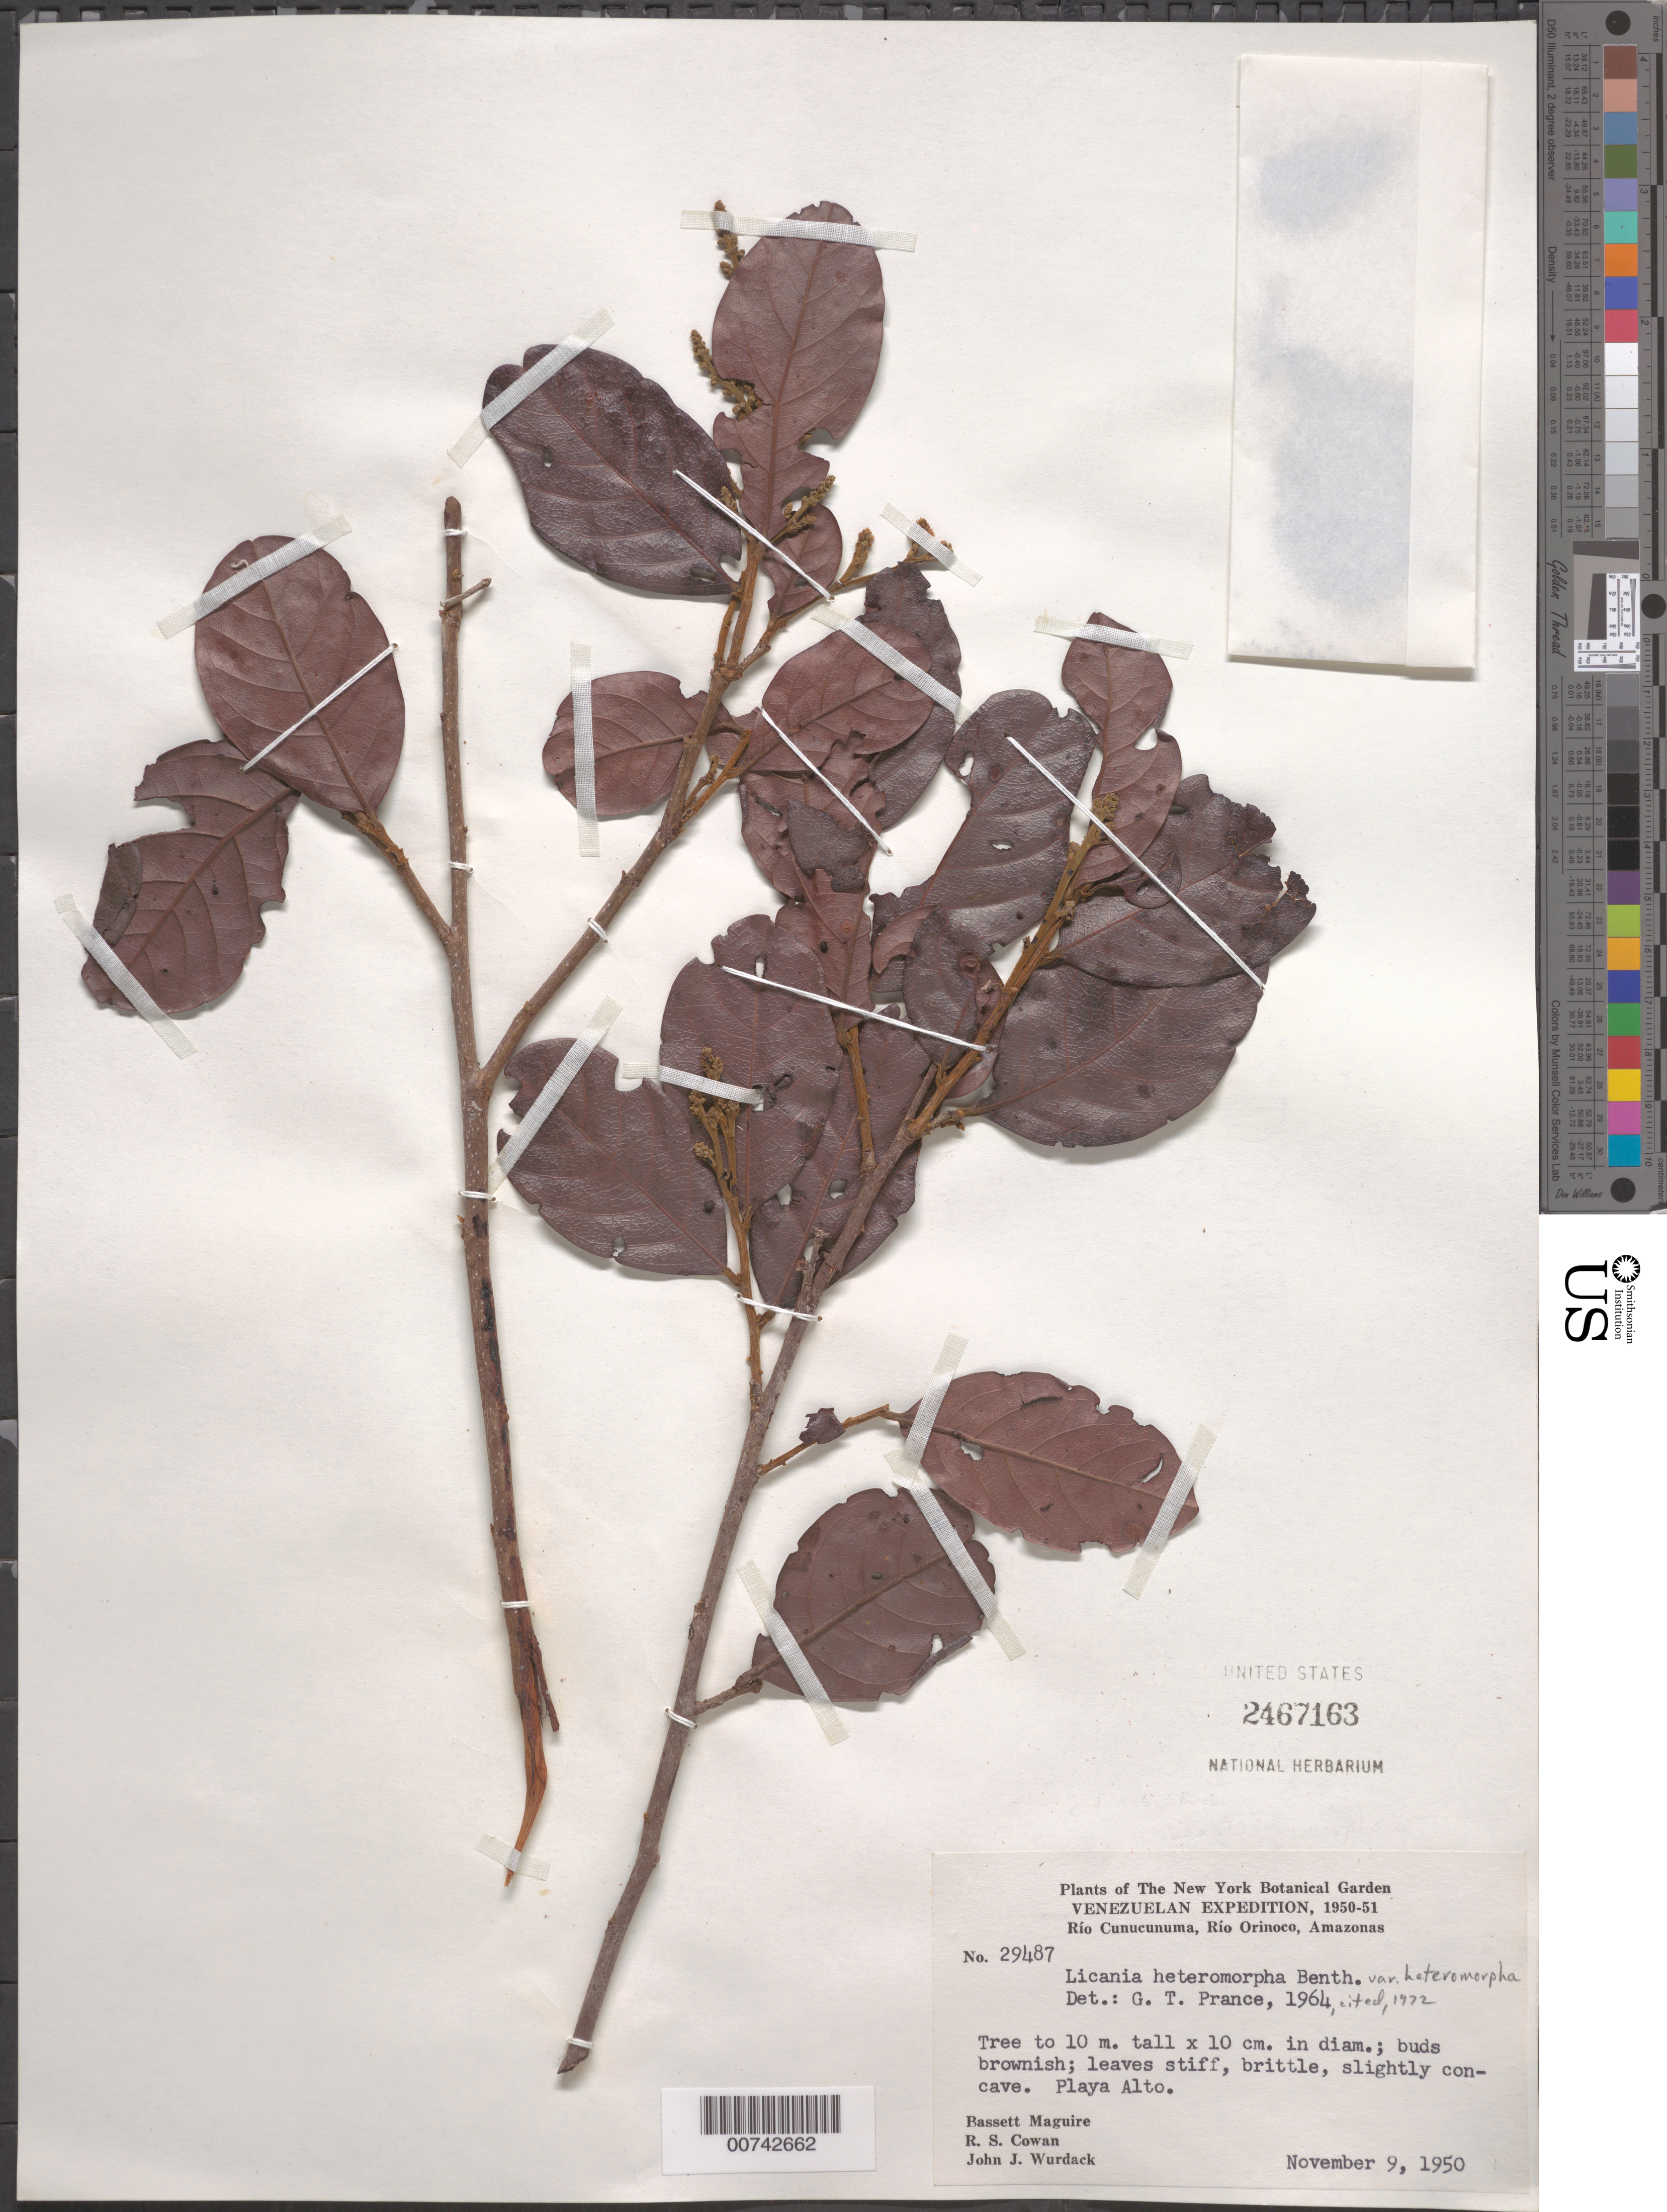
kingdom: Plantae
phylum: Tracheophyta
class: Magnoliopsida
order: Malpighiales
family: Chrysobalanaceae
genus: Hymenopus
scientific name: Hymenopus heteromorphus var. heteromorphus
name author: (Benth.) Sothers & Prance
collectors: B. Maguire, R. S. Cowan & J. J. Wurdack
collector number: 29487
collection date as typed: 9-Nov-50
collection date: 1950-11-09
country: Venezuela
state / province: Amazonas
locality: Río Cunucunuma, Río Orinoco, Playa Alta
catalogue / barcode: US 2467163